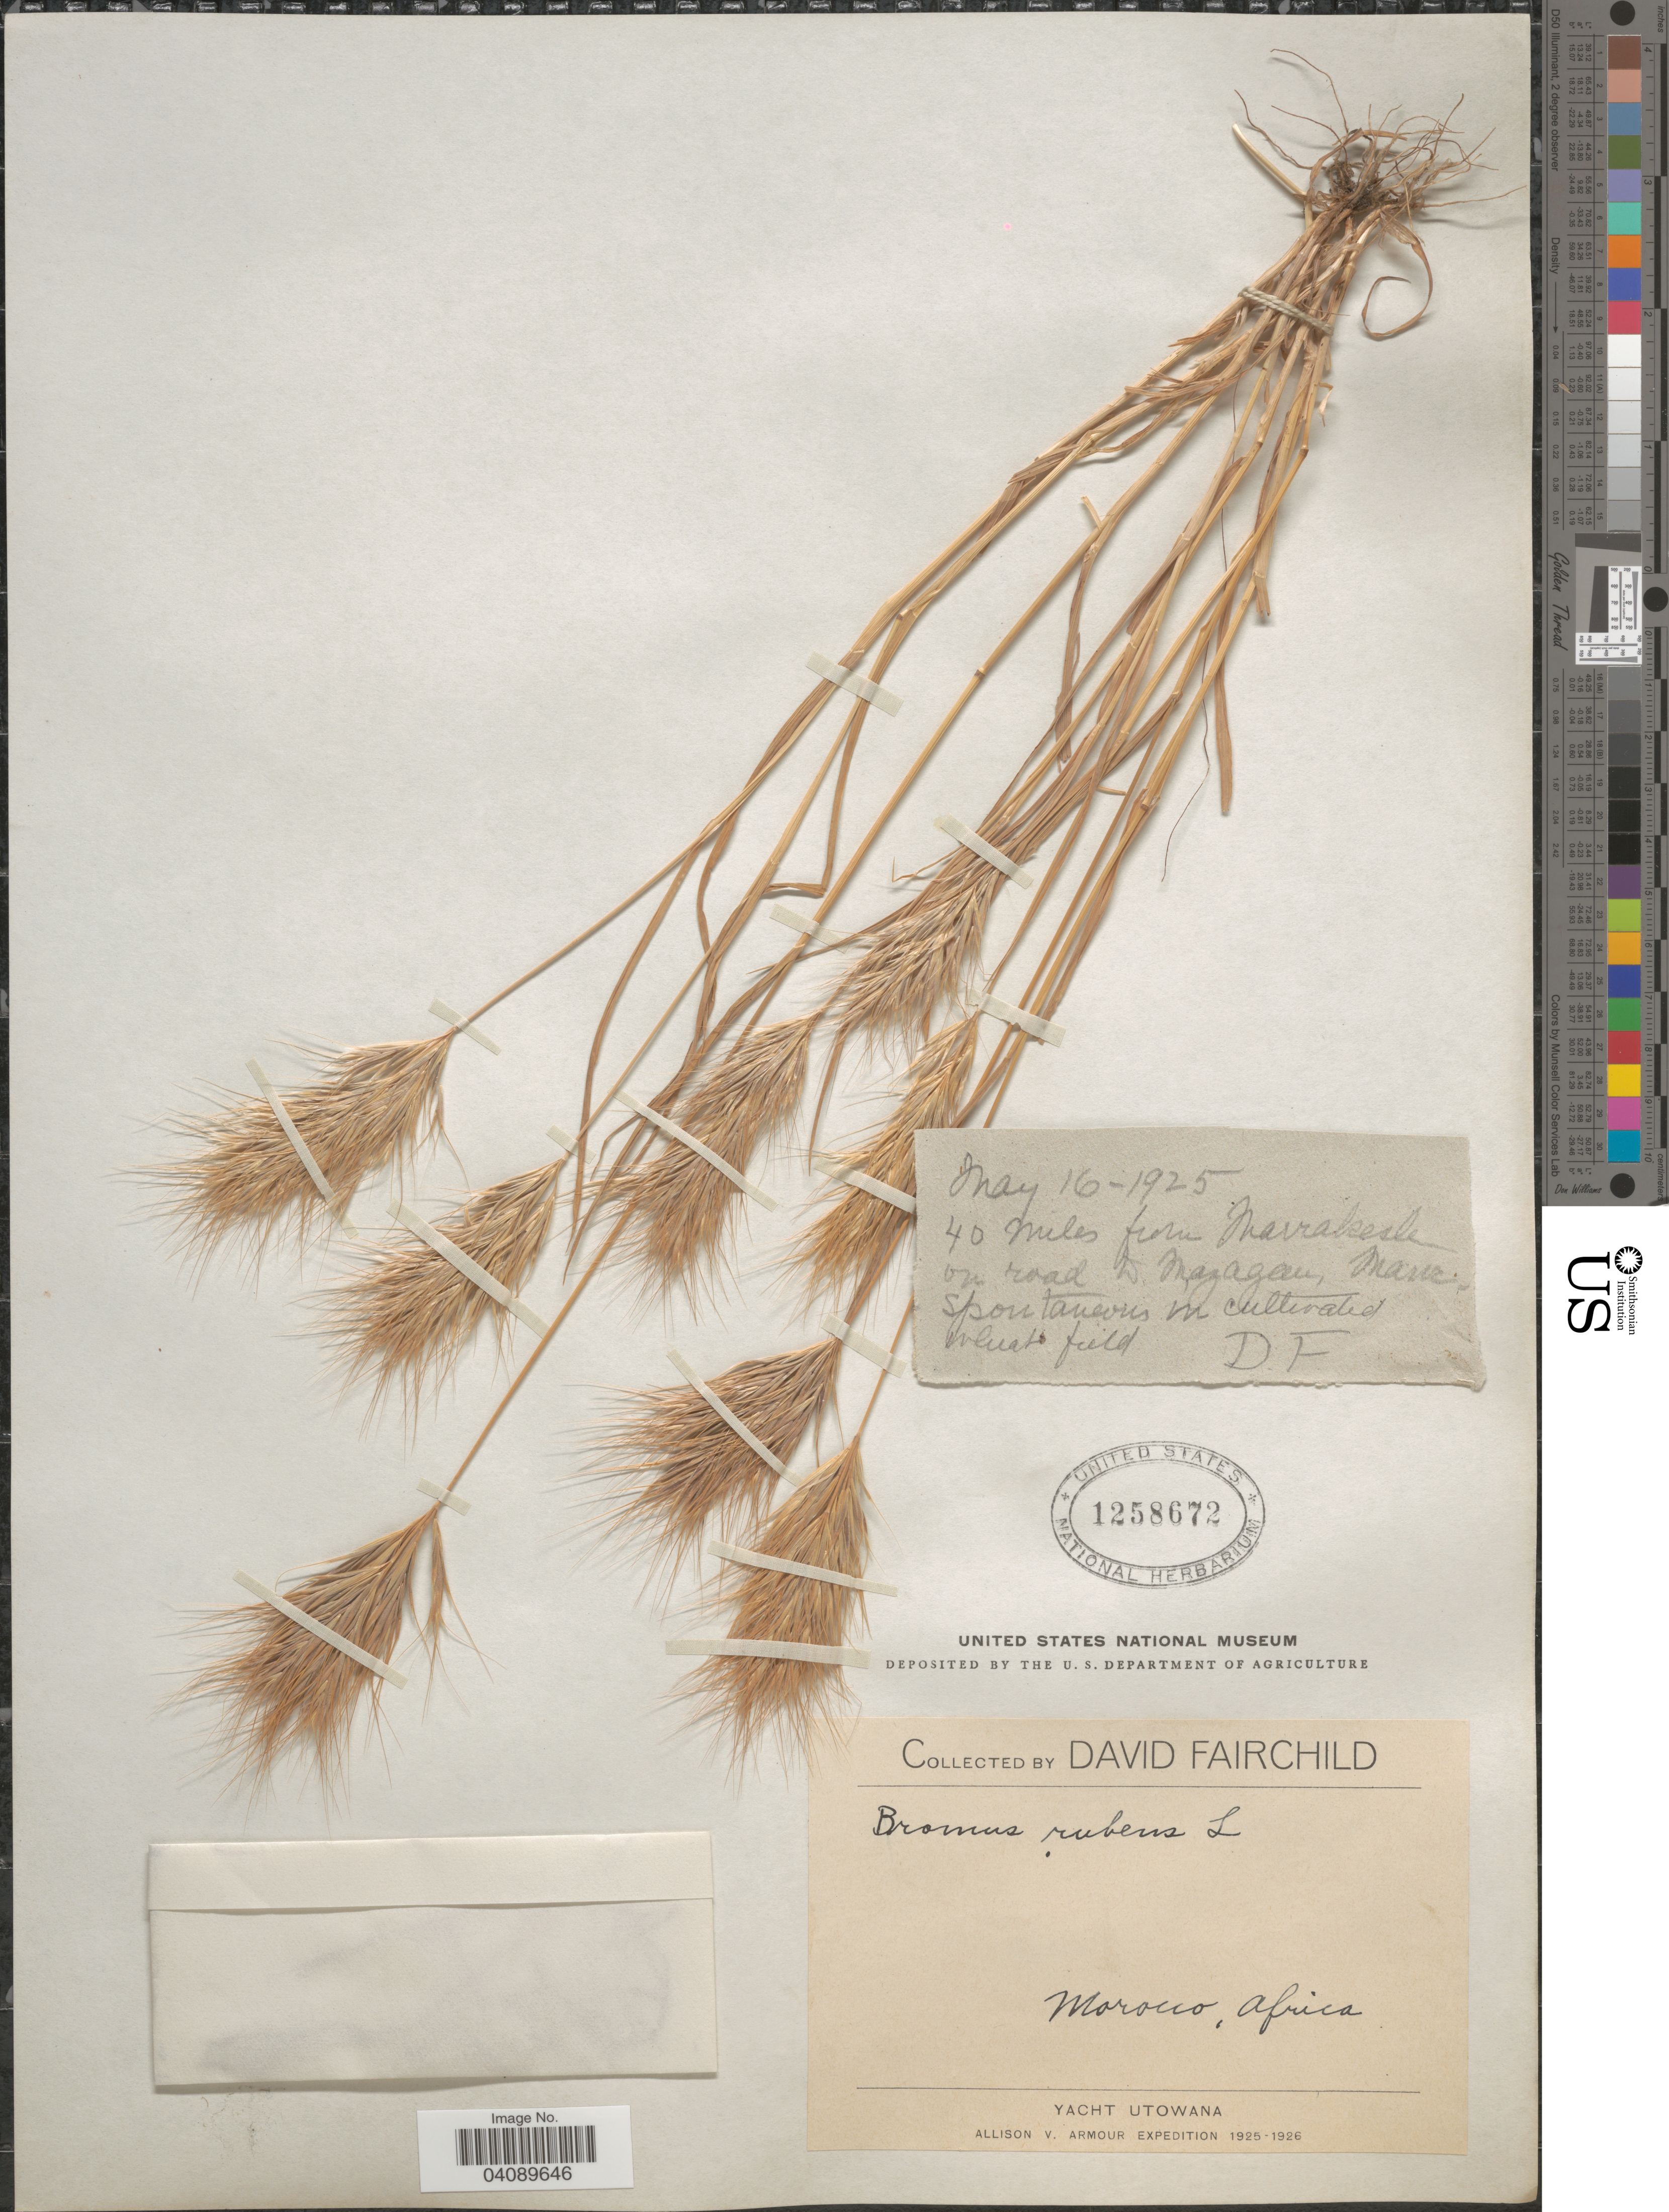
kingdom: Plantae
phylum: Tracheophyta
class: Liliopsida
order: Poales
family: Poaceae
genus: Bromus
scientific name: Bromus rubens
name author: L.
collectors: D. Fairchild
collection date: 1925-05-16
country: Morocco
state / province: Marrakech-Tensift-Al Haouz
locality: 40 miles from Marrakesh on road to Mazagau. Allison V. Armour Expedition 1925-1926.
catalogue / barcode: US 1258672